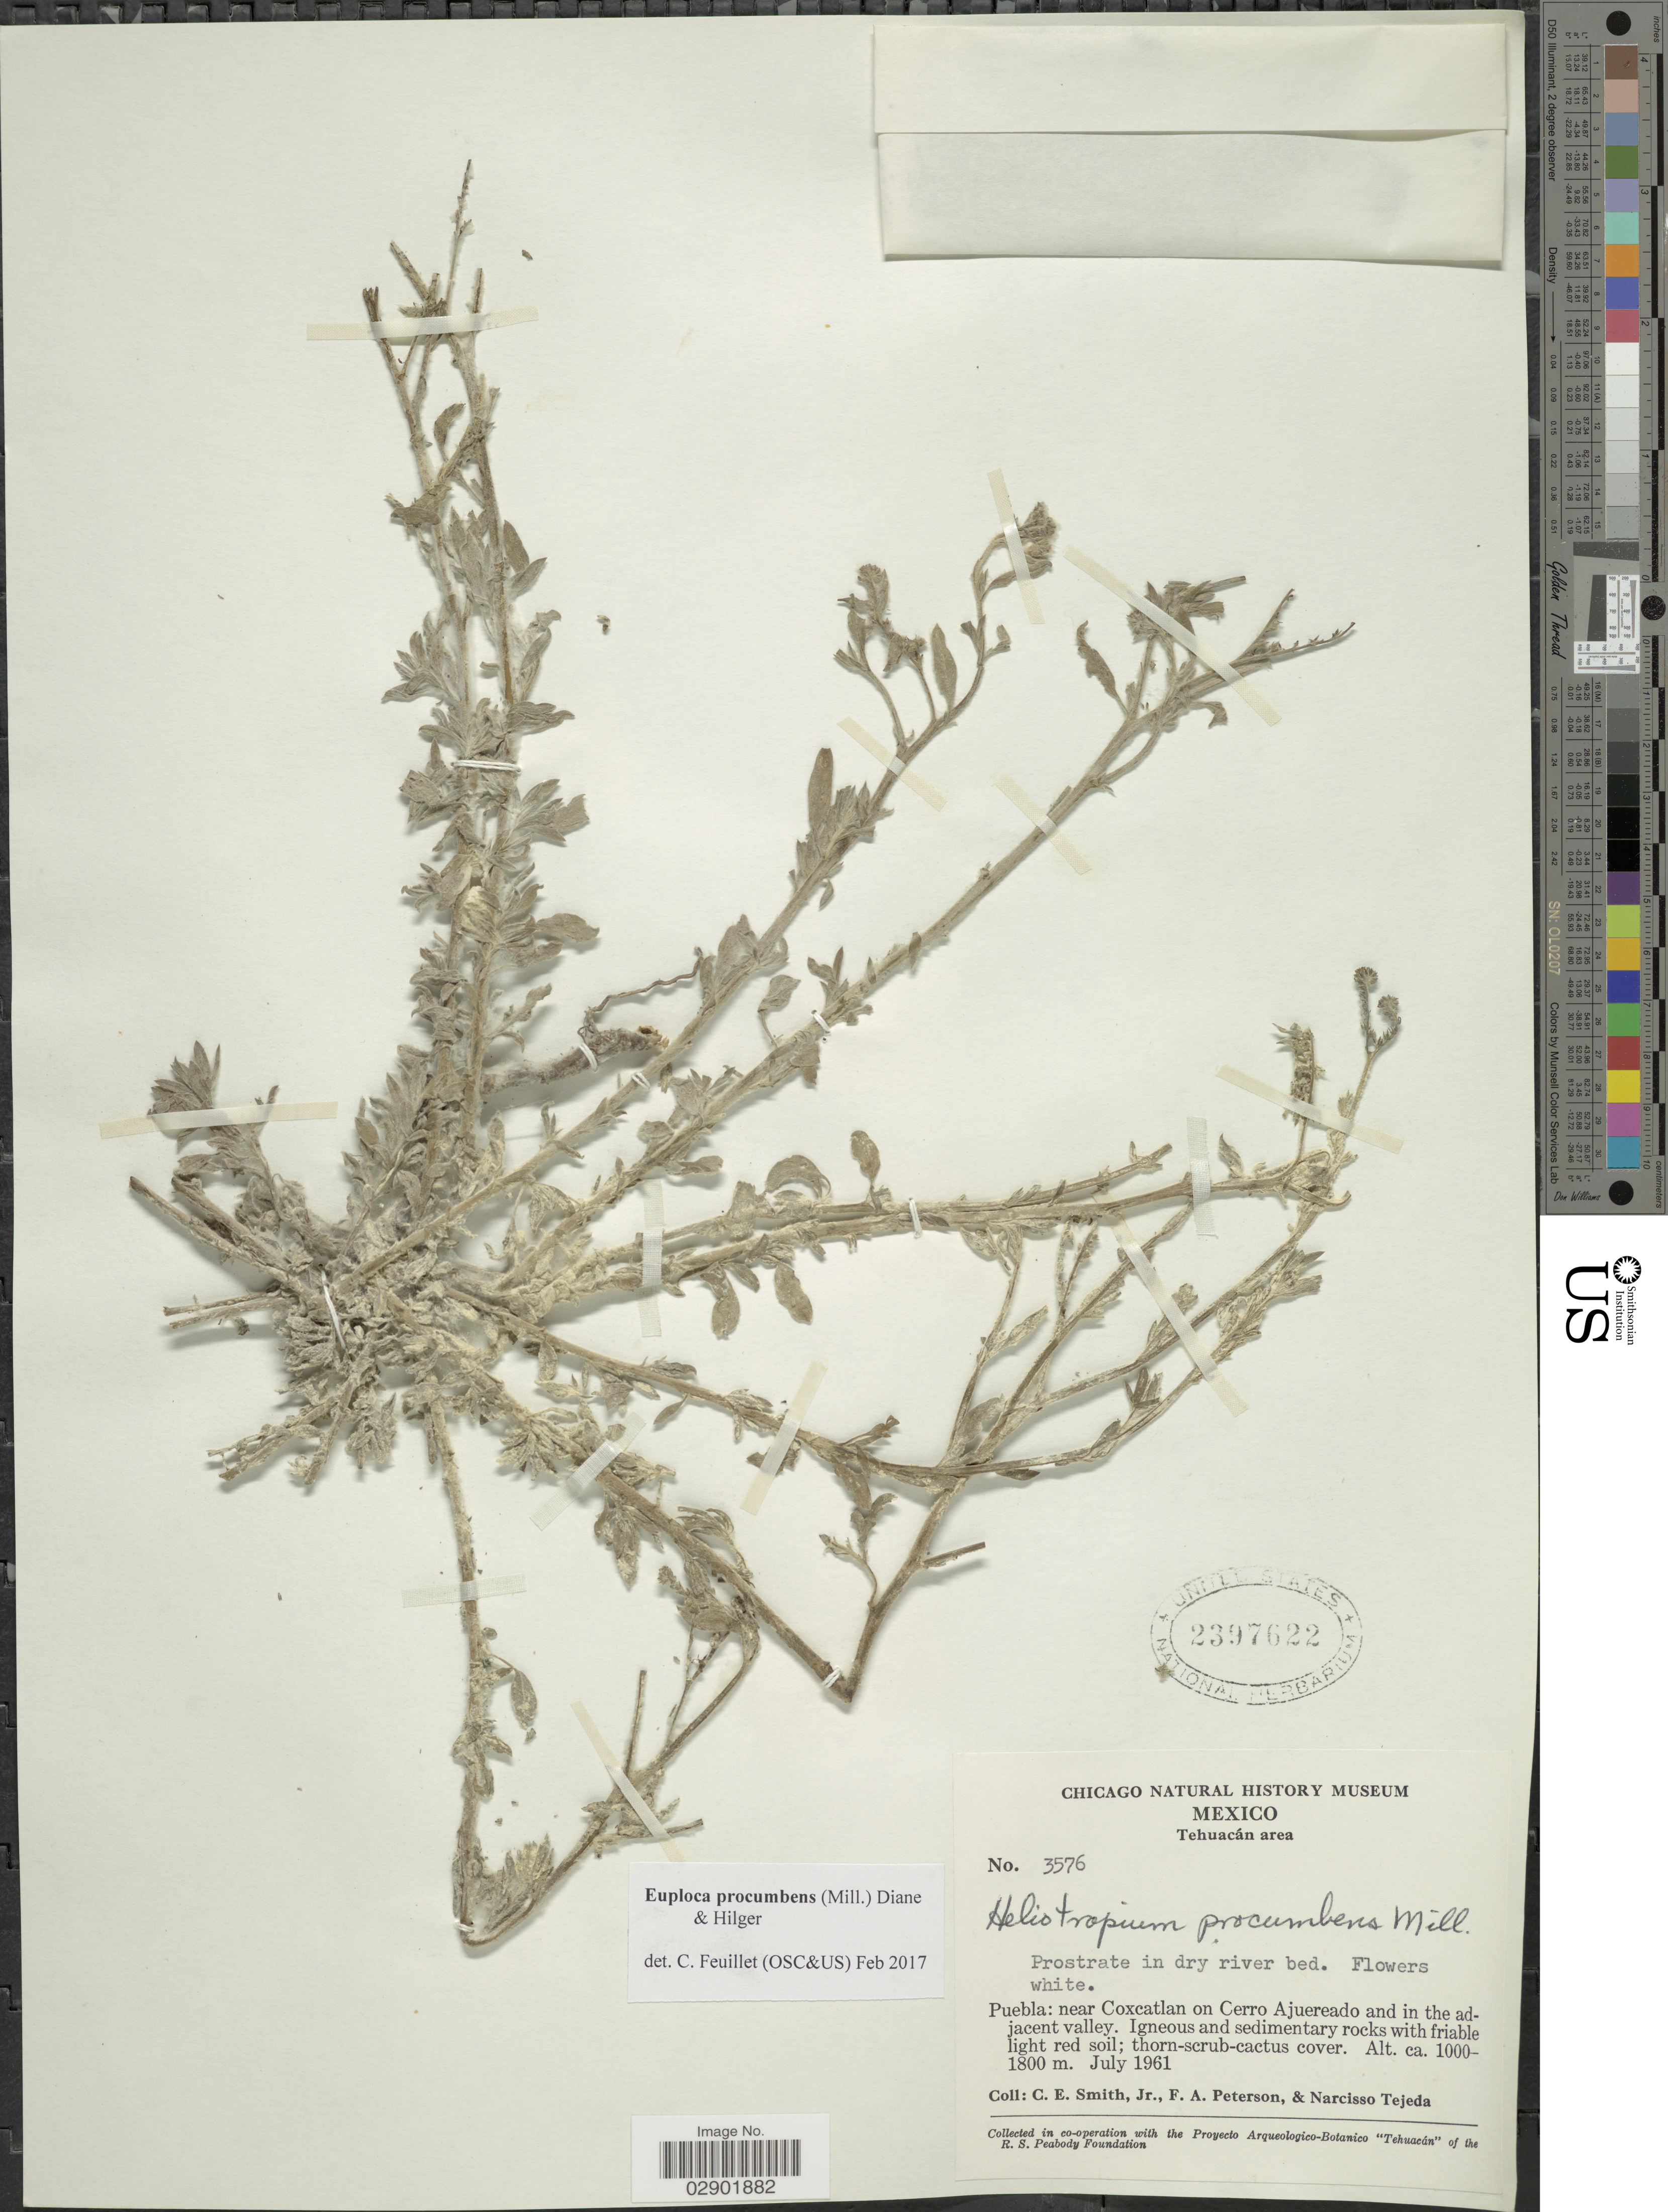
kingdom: Plantae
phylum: Tracheophyta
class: Magnoliopsida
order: Boraginales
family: Heliotropiaceae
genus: Euploca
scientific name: Euploca procumbens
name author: (Mill.) Diane & Hilger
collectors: C. E. Smith Jr., F. A. Peterson, F. A. Peterson & N. Tejeda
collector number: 3576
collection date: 1961-07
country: Mexico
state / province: Puebla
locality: Tehuacán area, near Coxcatlan on Cerro Ajuereado and in the adjacent valley.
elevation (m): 1000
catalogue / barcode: US 2397622